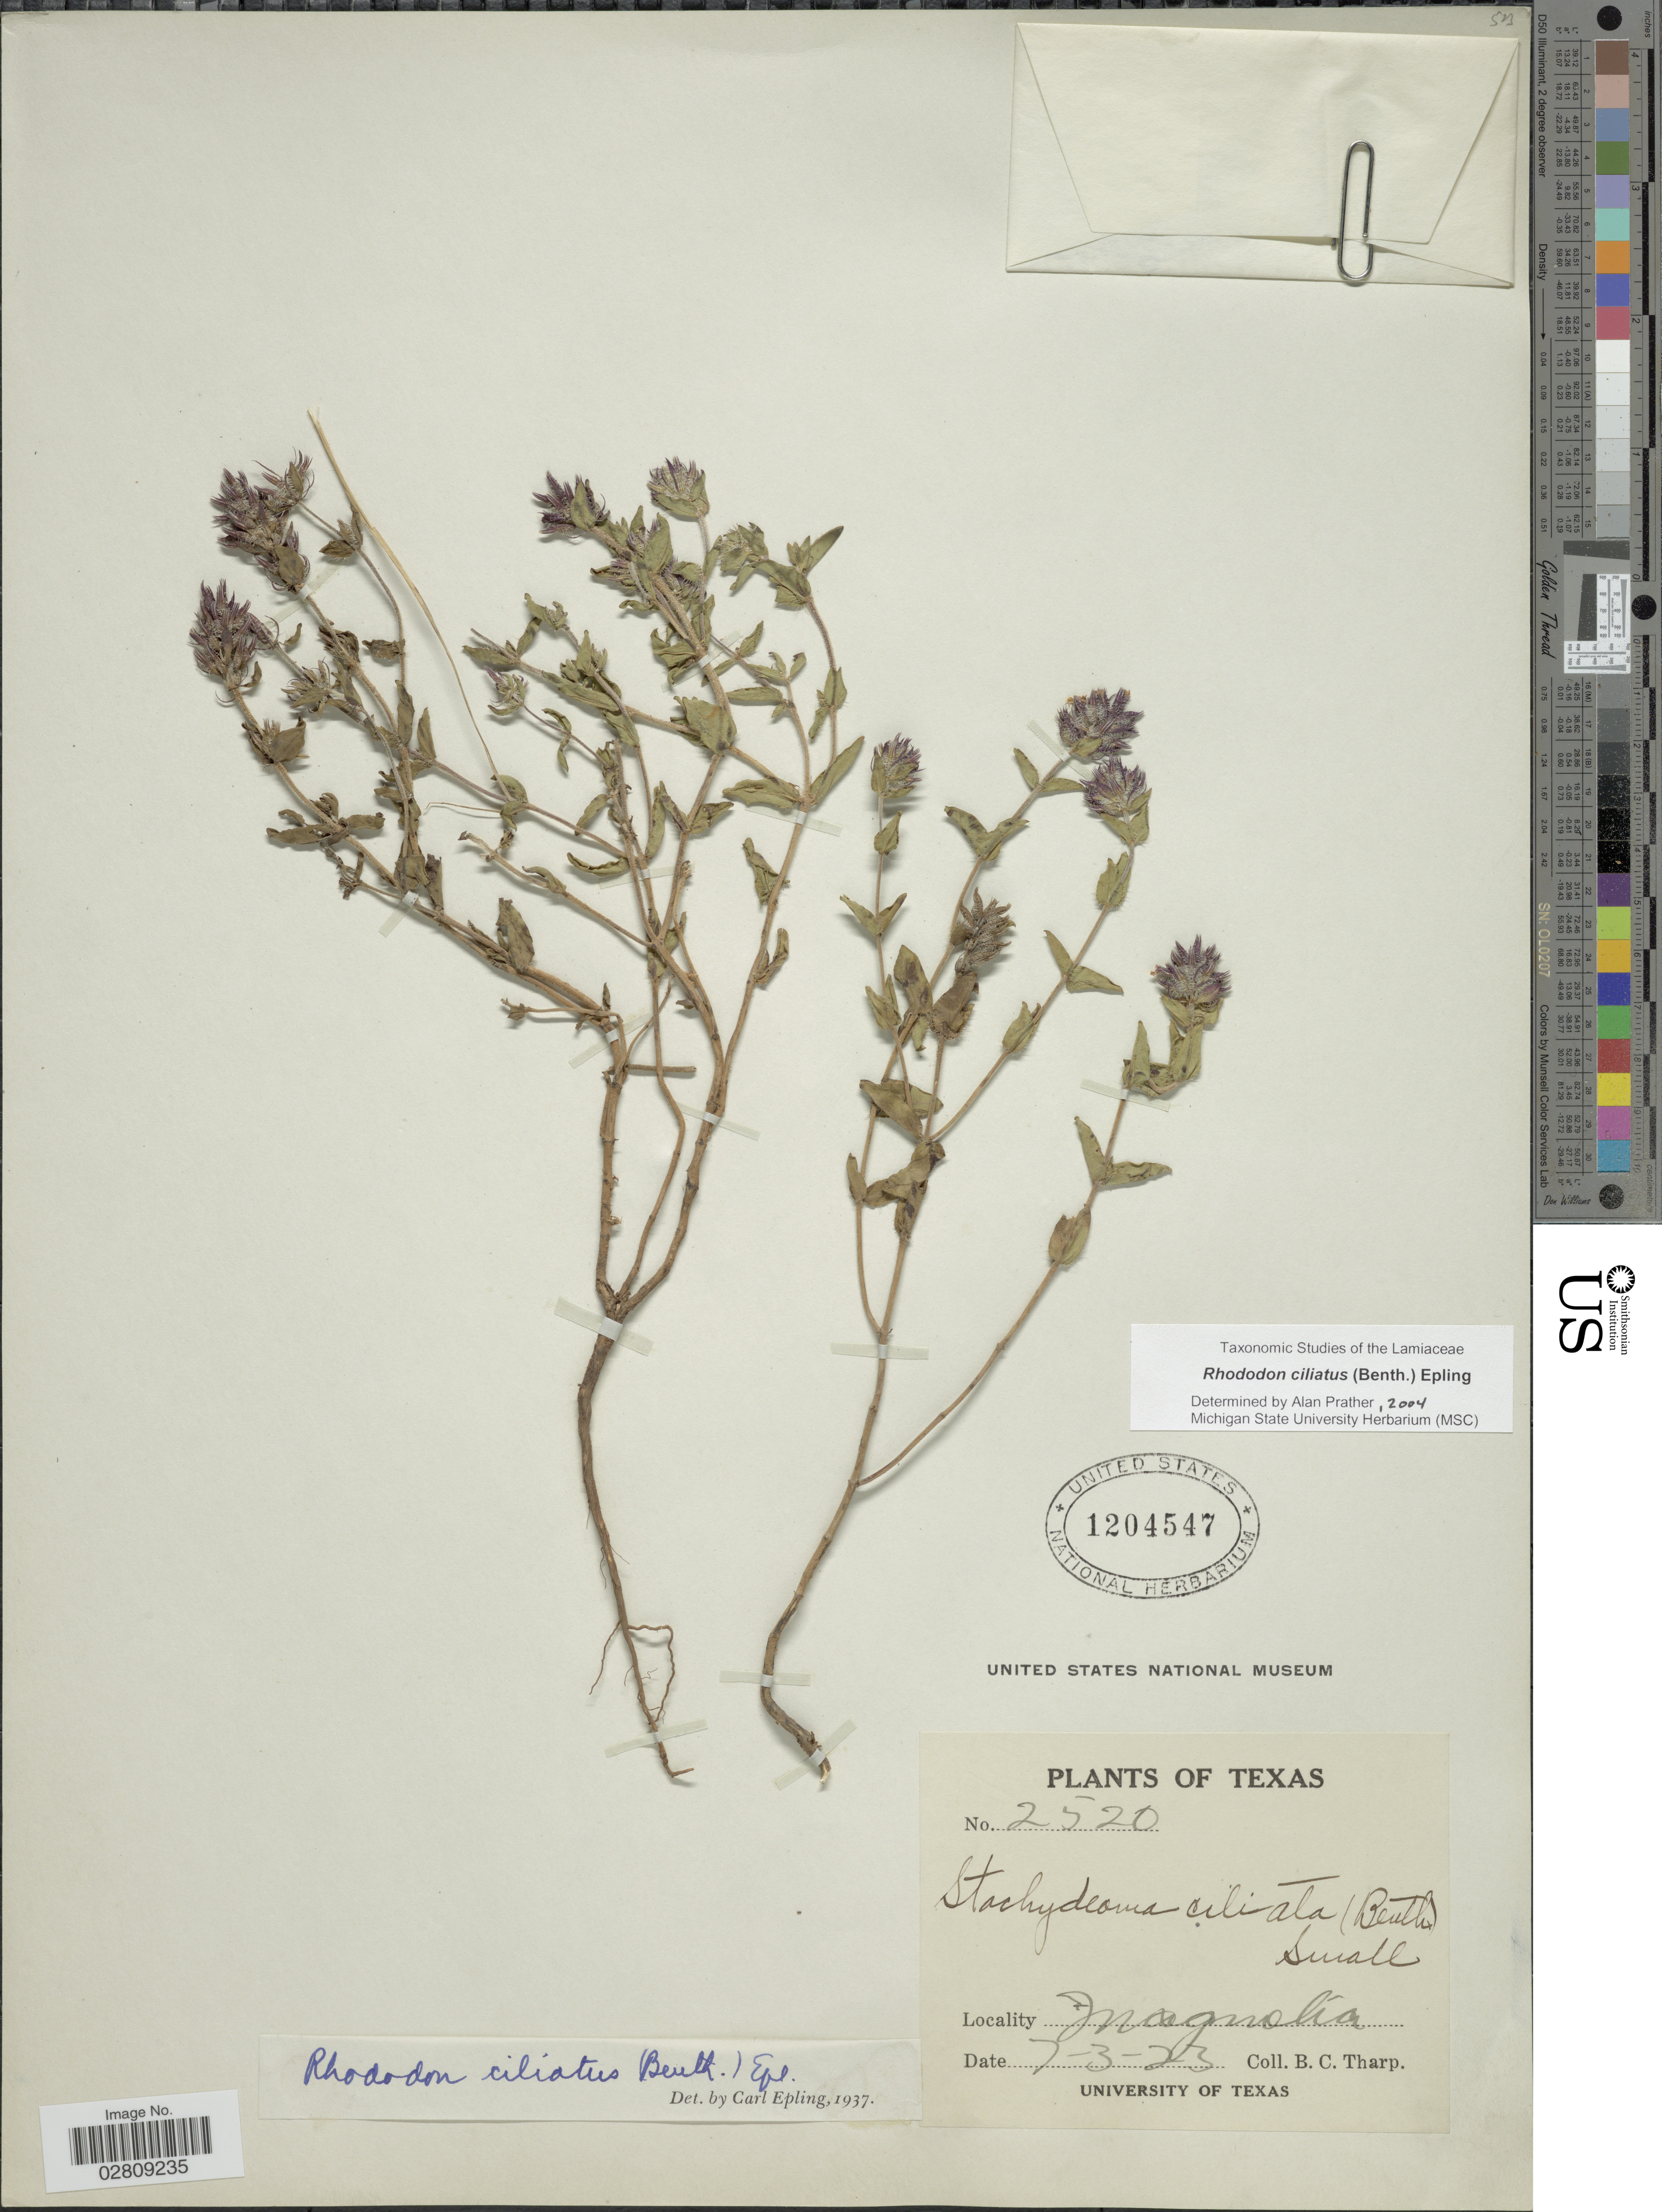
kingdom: Plantae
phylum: Tracheophyta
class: Magnoliopsida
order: Lamiales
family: Lamiaceae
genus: Rhododon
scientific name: Rhododon ciliatus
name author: (Benth.) Epling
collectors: B. C. Tharp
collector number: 2520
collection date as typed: Transcribed d/m/y: 3/7/23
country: United States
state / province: Texas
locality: Magnolia.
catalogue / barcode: US 1204547